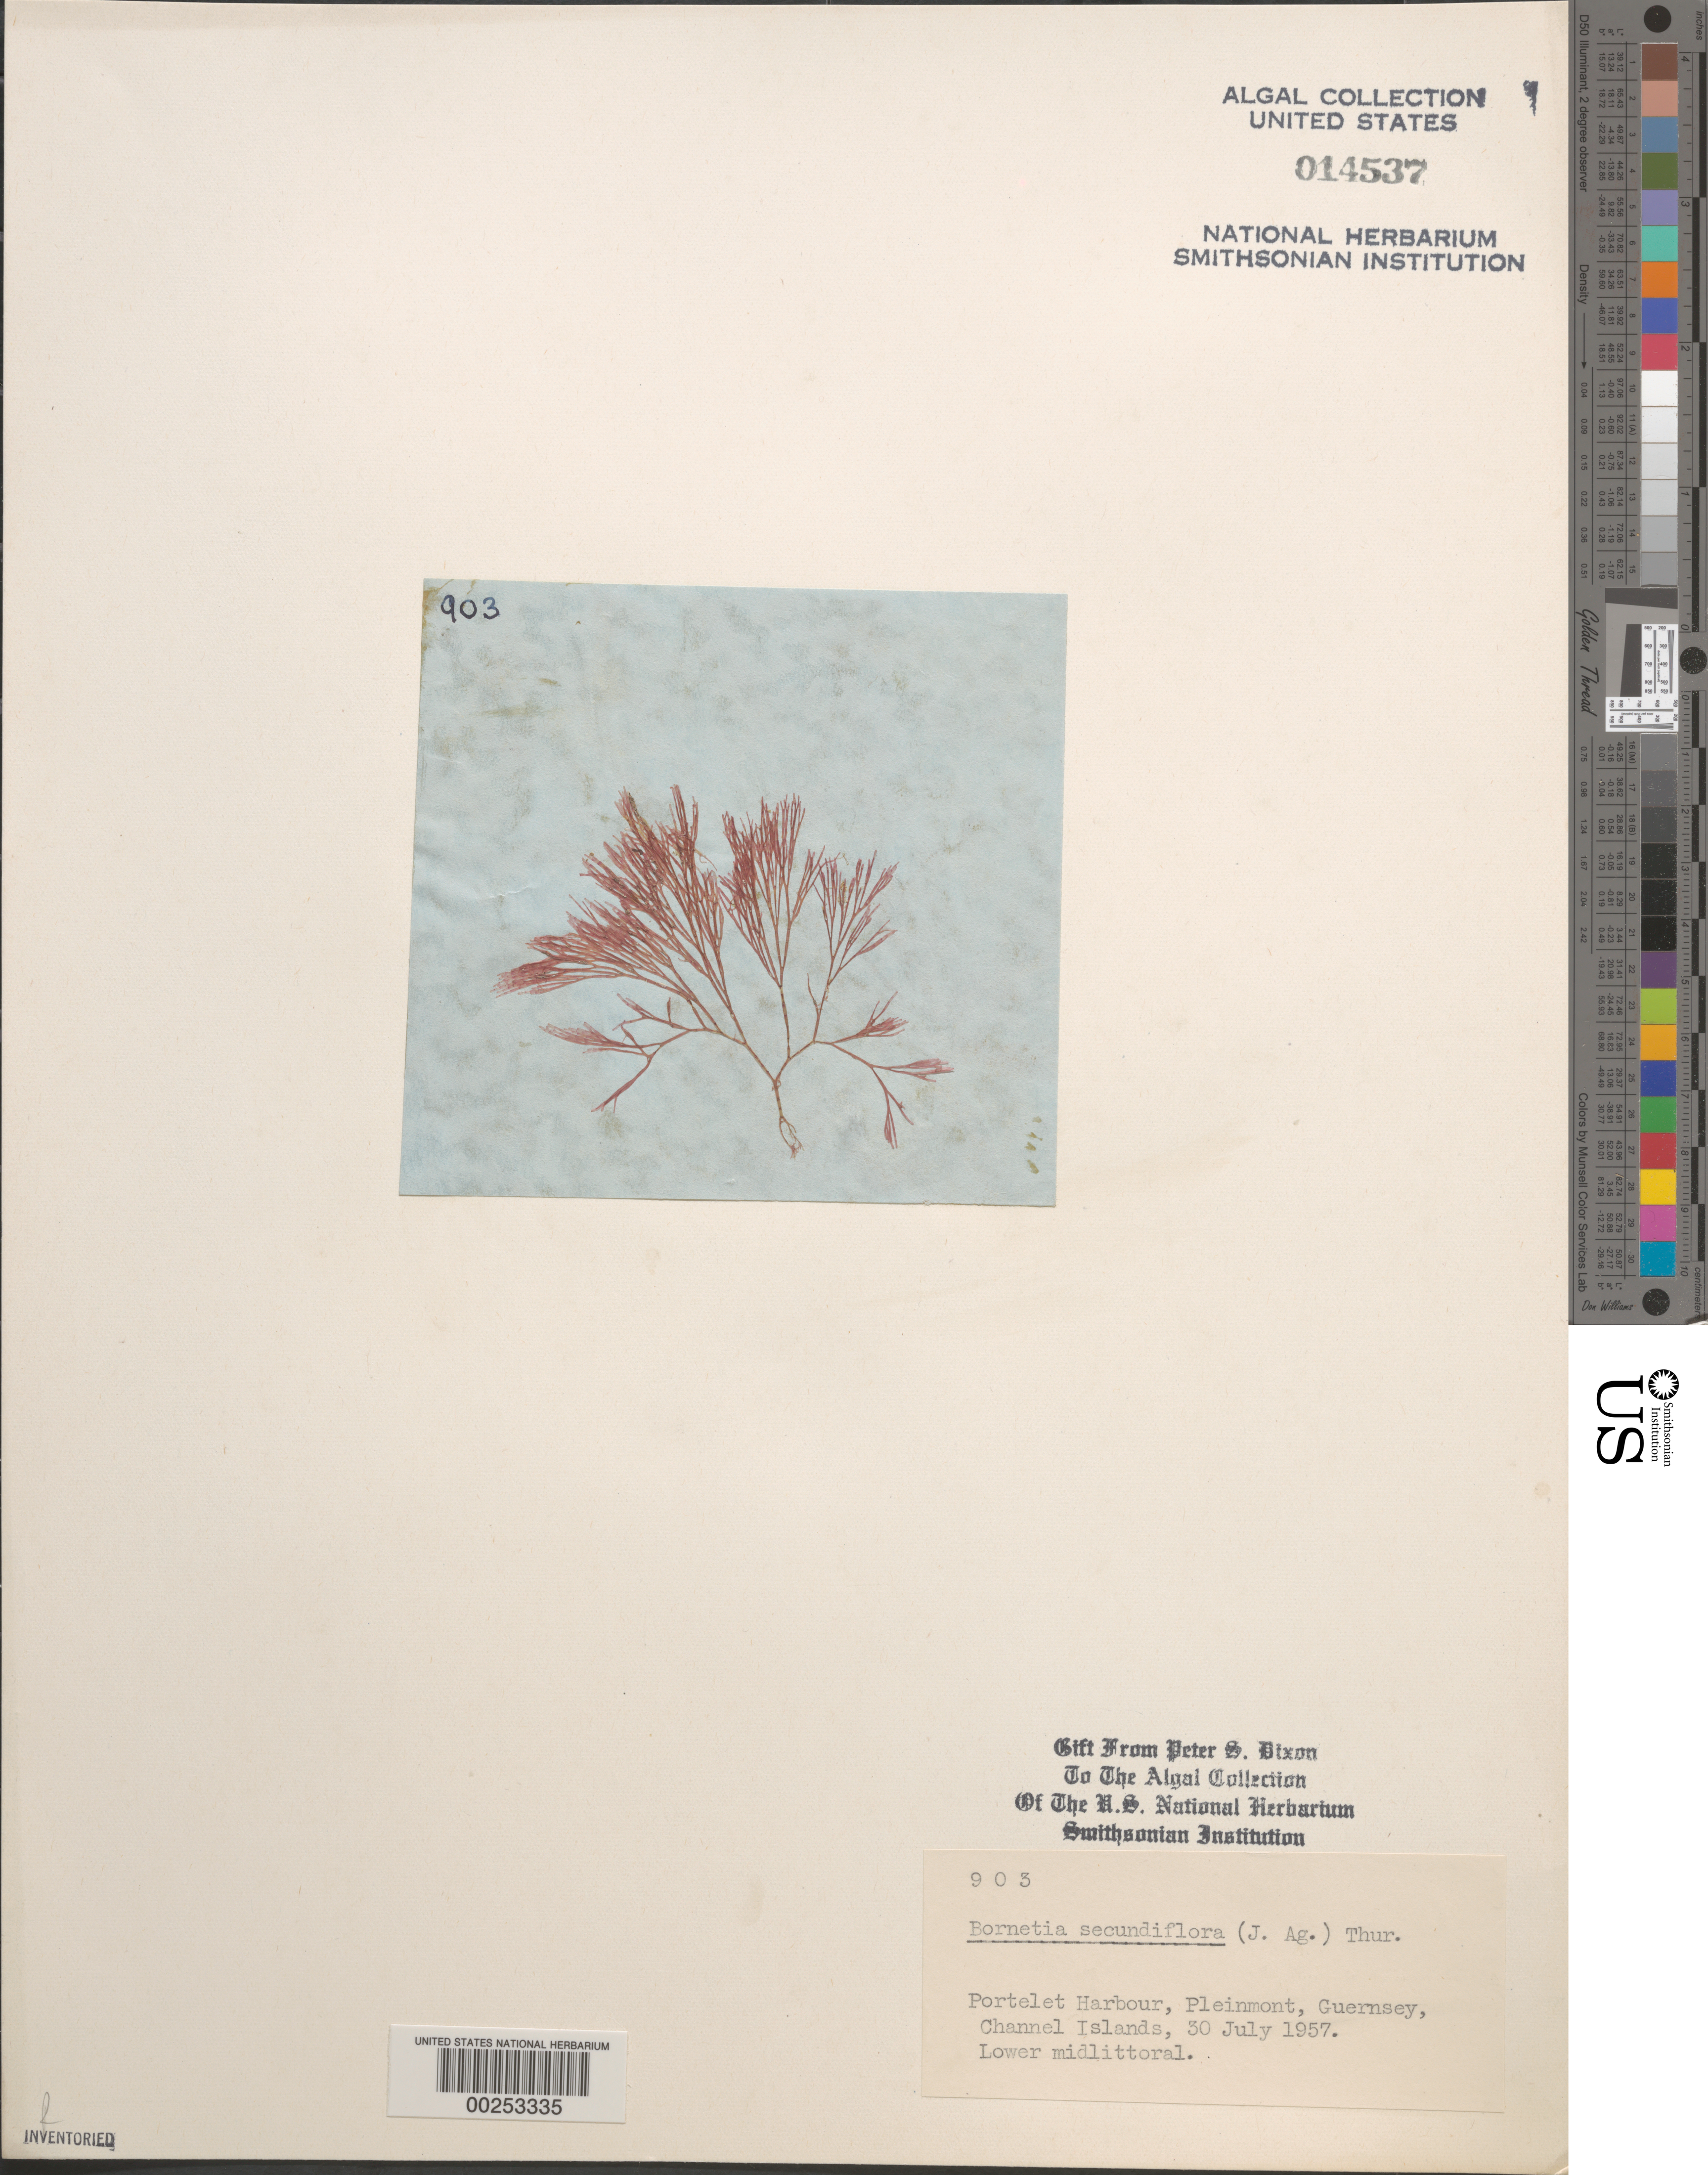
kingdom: Plantae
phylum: Rhodophyta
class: Florideophyceae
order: Ceramiales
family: Ceramiaceae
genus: Bornetia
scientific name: Bornetia secundiflora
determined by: Dixon, P. S.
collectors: P. S. Dixon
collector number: PSD 903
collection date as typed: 30 Jul 1957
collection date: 1957-07-30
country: United Kingdom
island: Guernsey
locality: Portelet Harbor, Pleinmont. Bailiwick of Guernsey.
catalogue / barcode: US 14537